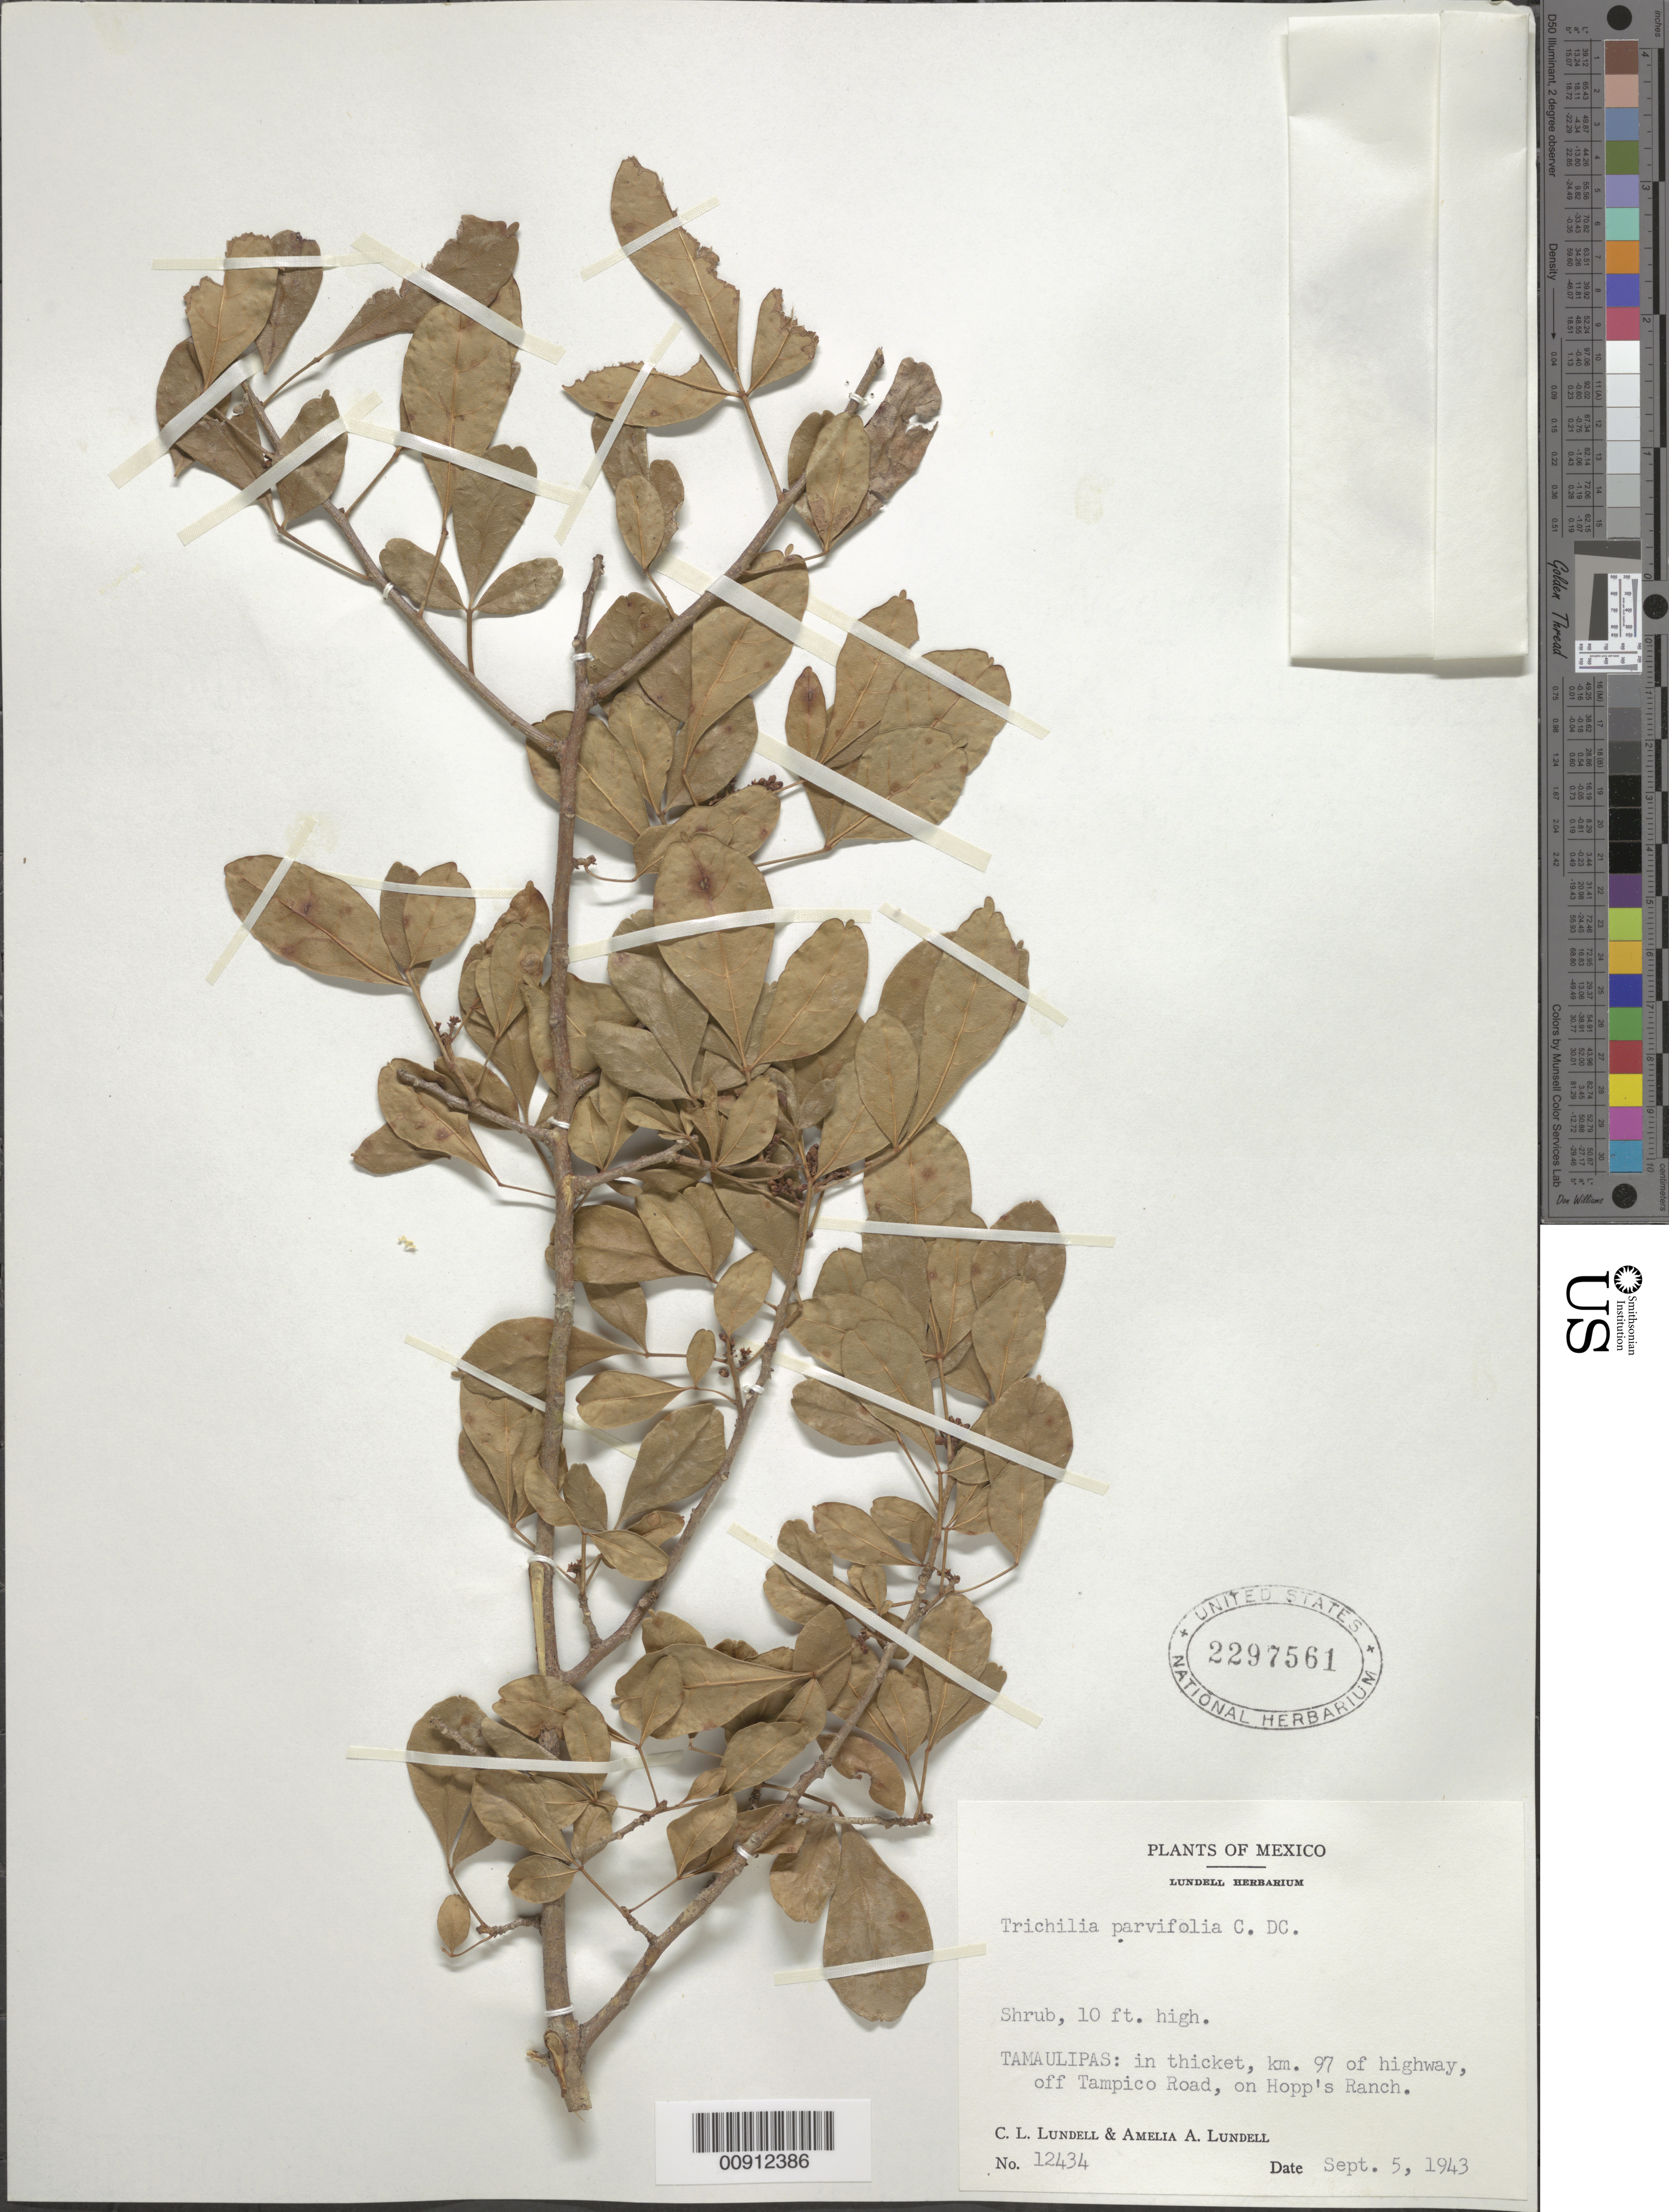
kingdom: Plantae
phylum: Tracheophyta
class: Magnoliopsida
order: Sapindales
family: Meliaceae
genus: Trichilia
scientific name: Trichilia parvifolia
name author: C. DC.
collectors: C. L. Lundell & A. A. Lundell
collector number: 12434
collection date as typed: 05 Sep 1943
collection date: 1943-09-05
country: Mexico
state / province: Tamaulipas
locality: Tamaulipas: km 97 on highway, off Tampico Road, on Hopp's Ranch.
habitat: In thicket.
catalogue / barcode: US 2297561